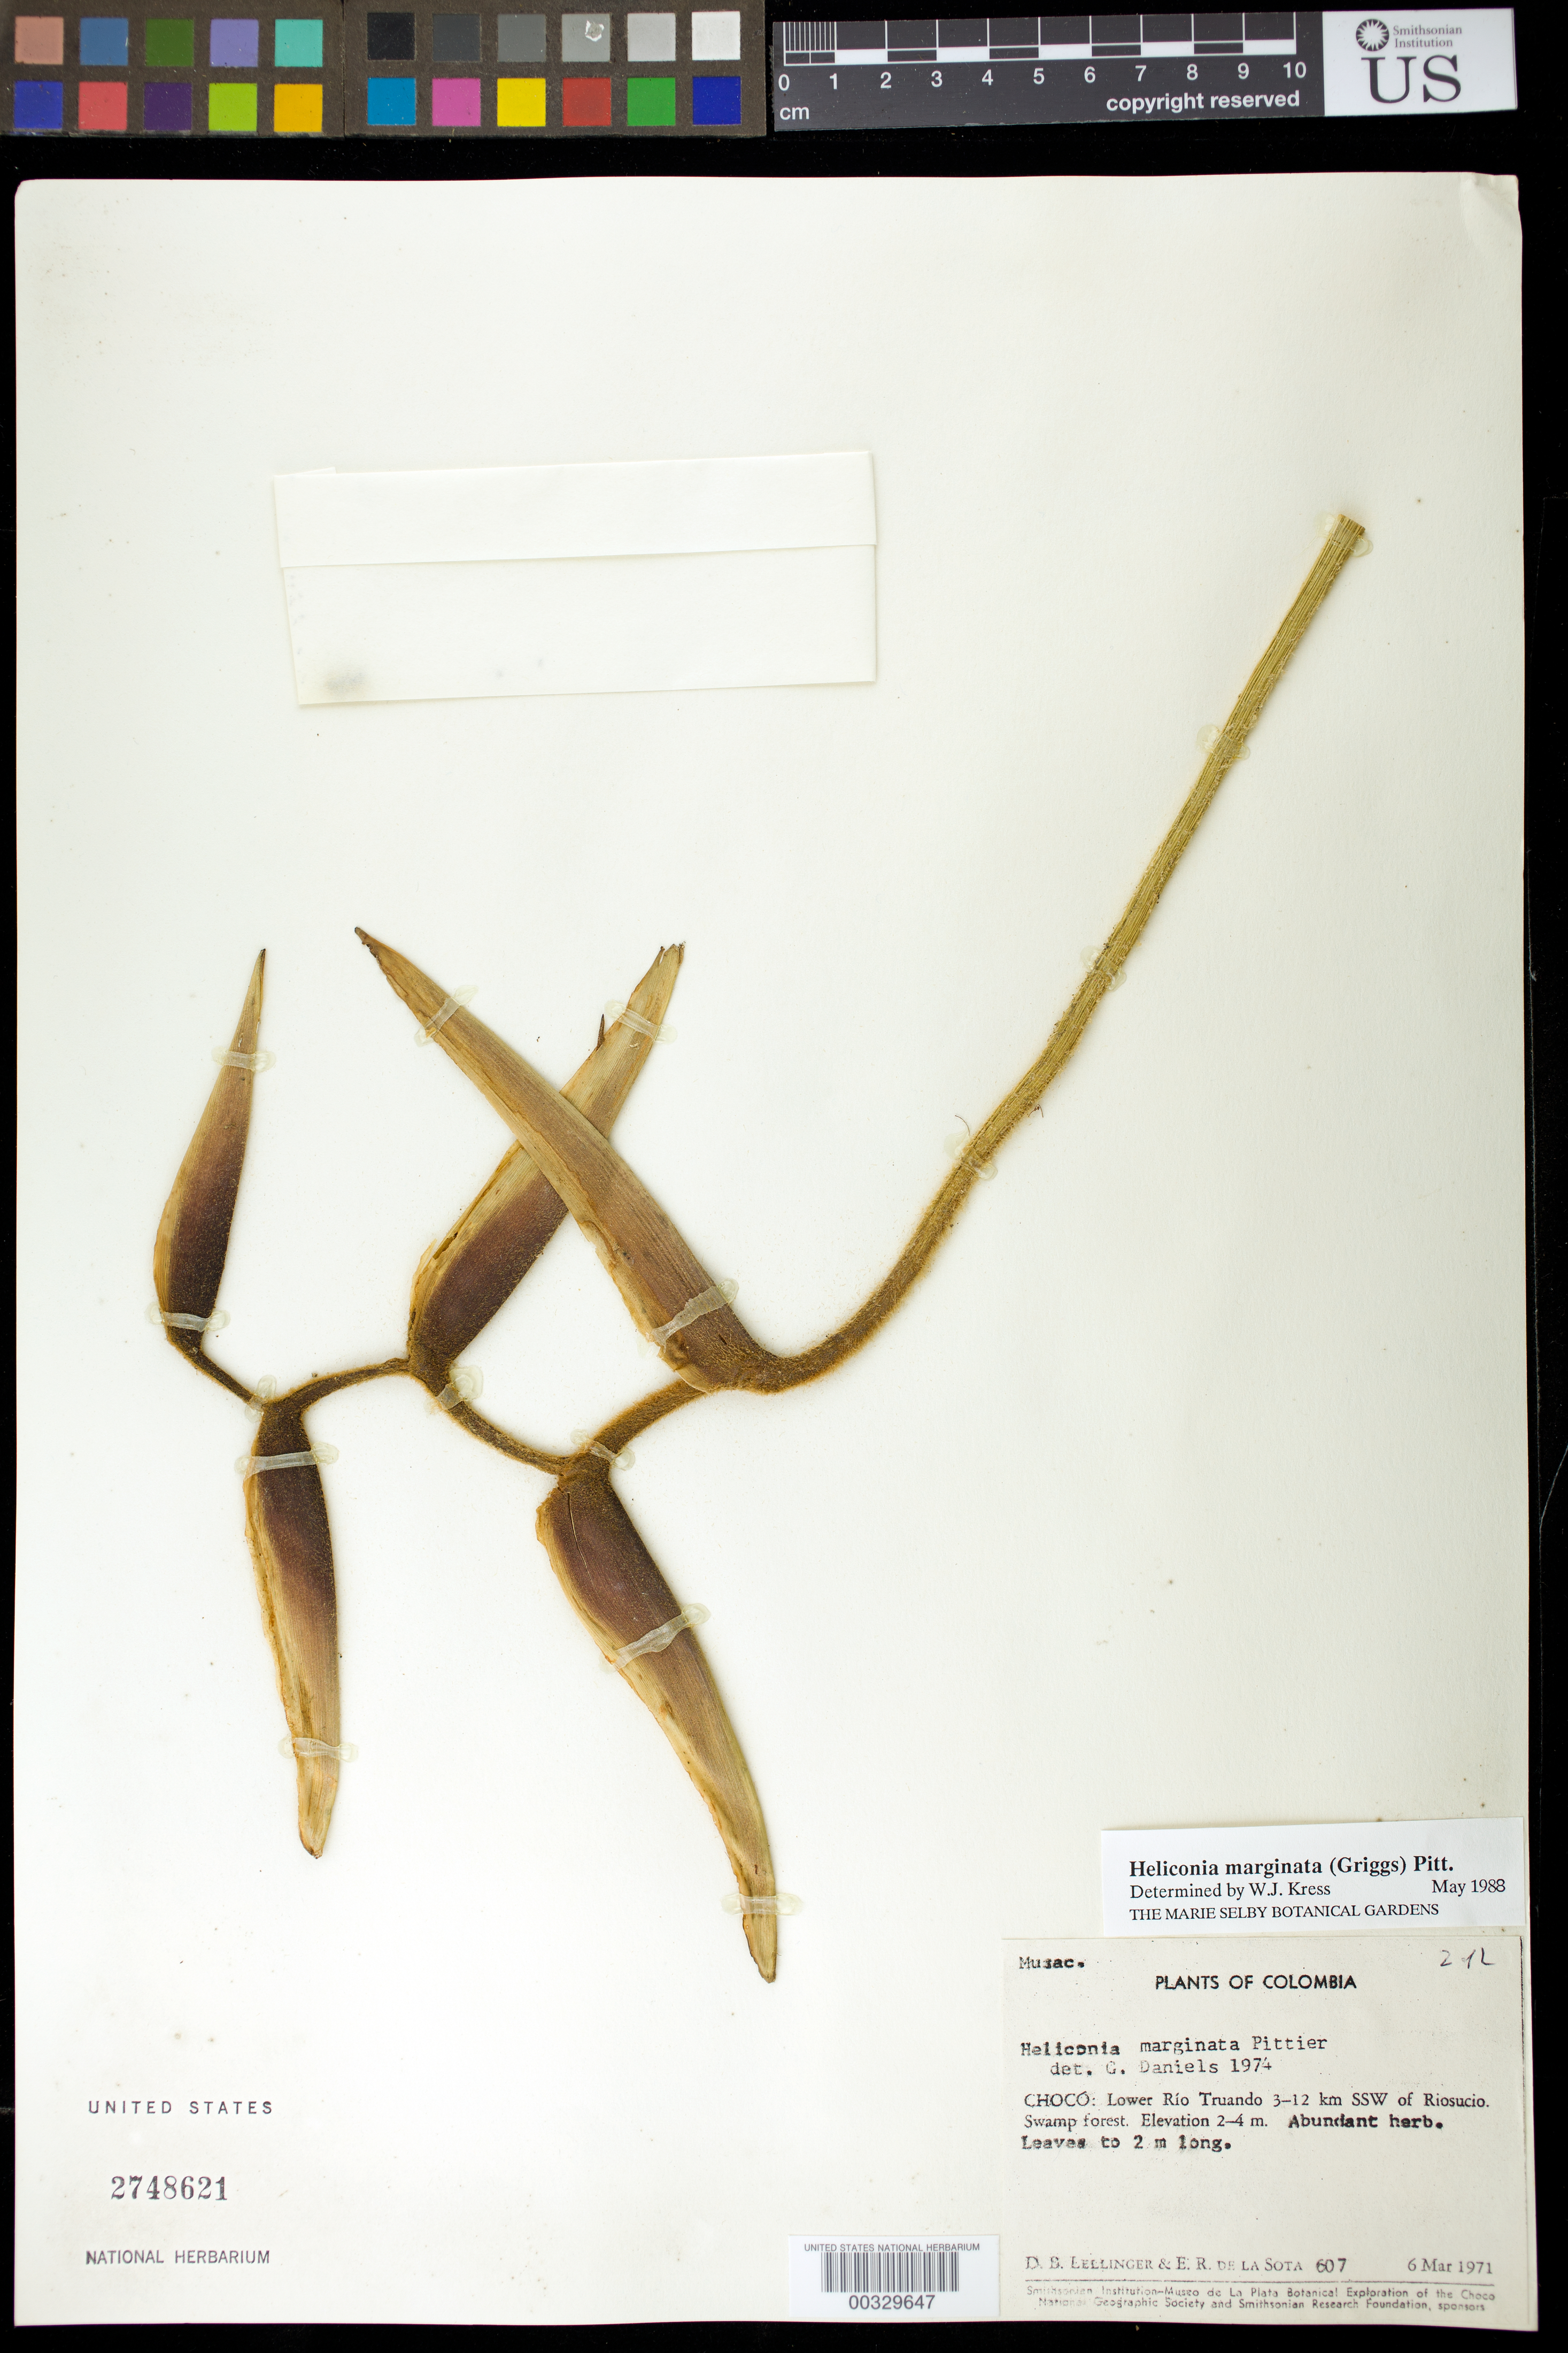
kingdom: Plantae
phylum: Tracheophyta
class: Liliopsida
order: Zingiberales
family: Heliconiaceae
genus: Heliconia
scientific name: Heliconia marginata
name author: (R.F. Griggs) Pittier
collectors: D. B. Lellinger & E. R. de la Sota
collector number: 607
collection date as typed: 06 Mar 1971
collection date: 1971-03-06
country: Colombia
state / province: Chocó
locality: Lower Rio Truando, 3-12 km SSW of Rio Sucio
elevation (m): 2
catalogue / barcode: US 2748621